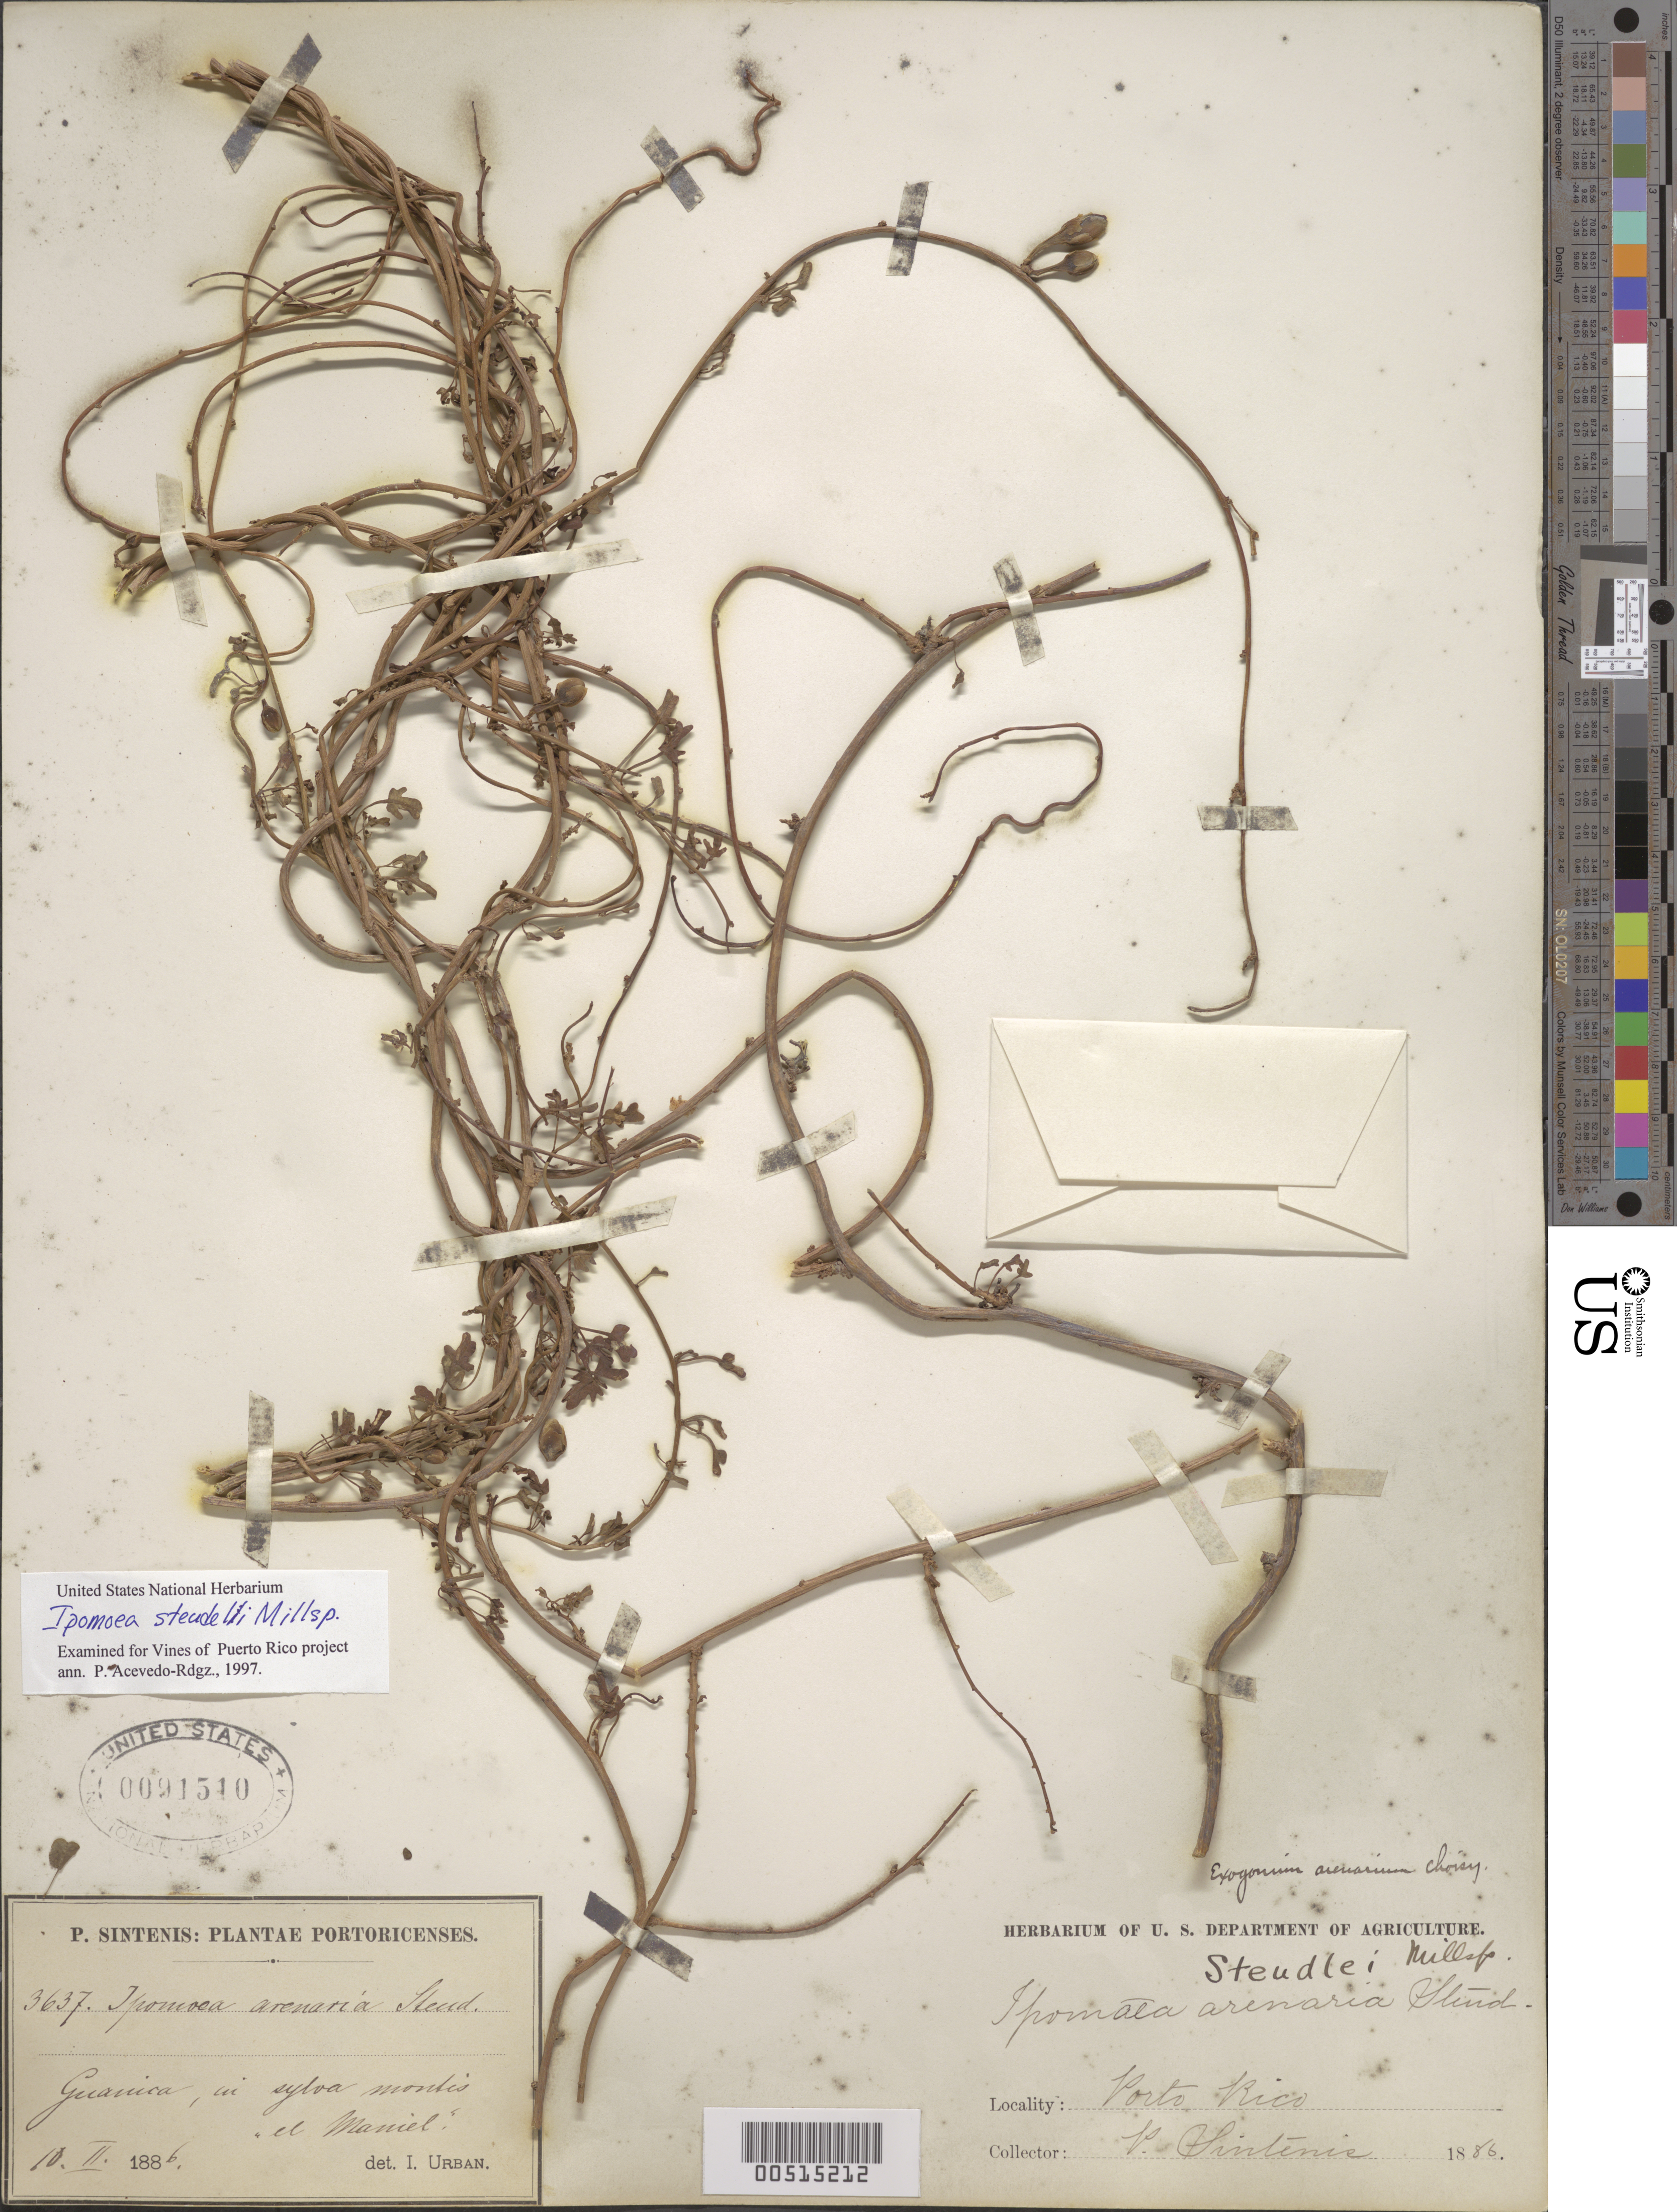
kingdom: Plantae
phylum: Tracheophyta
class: Magnoliopsida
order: Solanales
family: Convolvulaceae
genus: Ipomoea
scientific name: Ipomoea steudelii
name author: Millsp.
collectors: P. Sintenis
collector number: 3637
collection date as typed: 10 Feb 1886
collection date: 1886-02-10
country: Puerto Rico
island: Greater Antilles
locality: Guanica. In sylva montis "el Maniel".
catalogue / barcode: US 91510